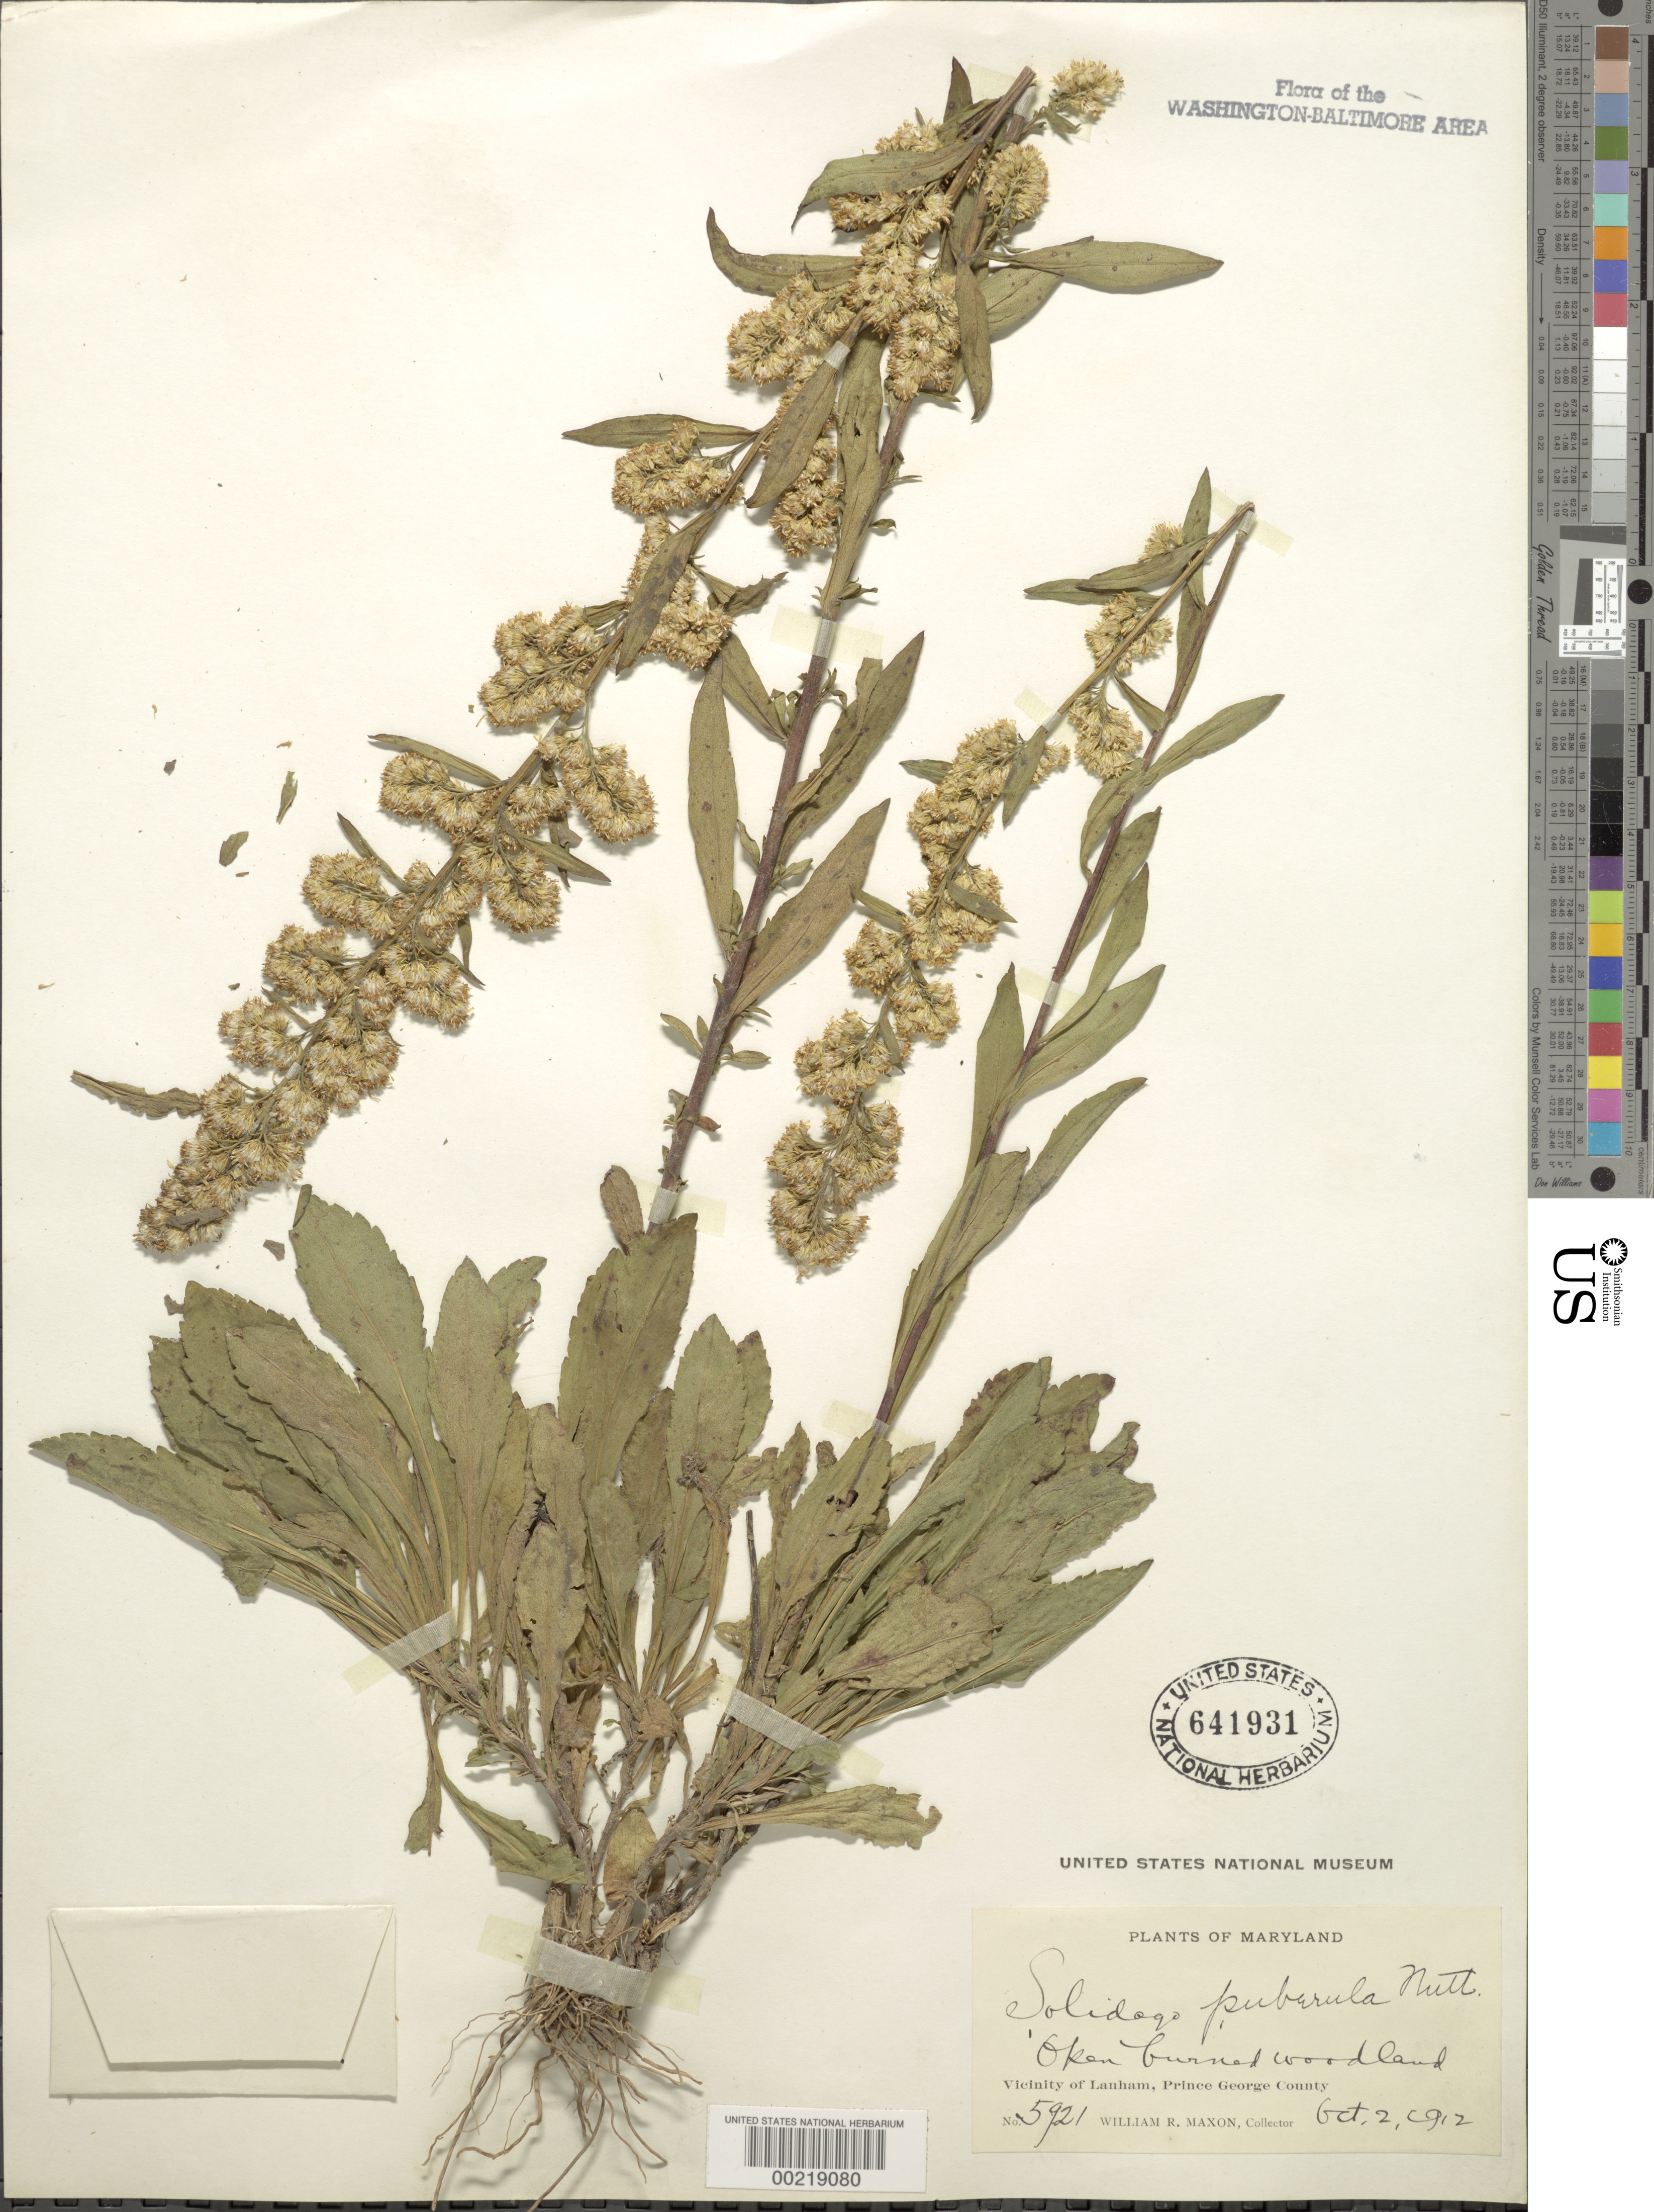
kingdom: Plantae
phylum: Tracheophyta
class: Magnoliopsida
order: Asterales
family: Asteraceae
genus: Solidago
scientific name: Solidago puberula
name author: Nutt.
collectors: W. R. Maxon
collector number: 5921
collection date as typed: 02 Oct 1912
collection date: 1912-10-02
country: United States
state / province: Maryland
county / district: Prince George's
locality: Lanham vicinity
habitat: Open burned woodland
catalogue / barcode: US 641931